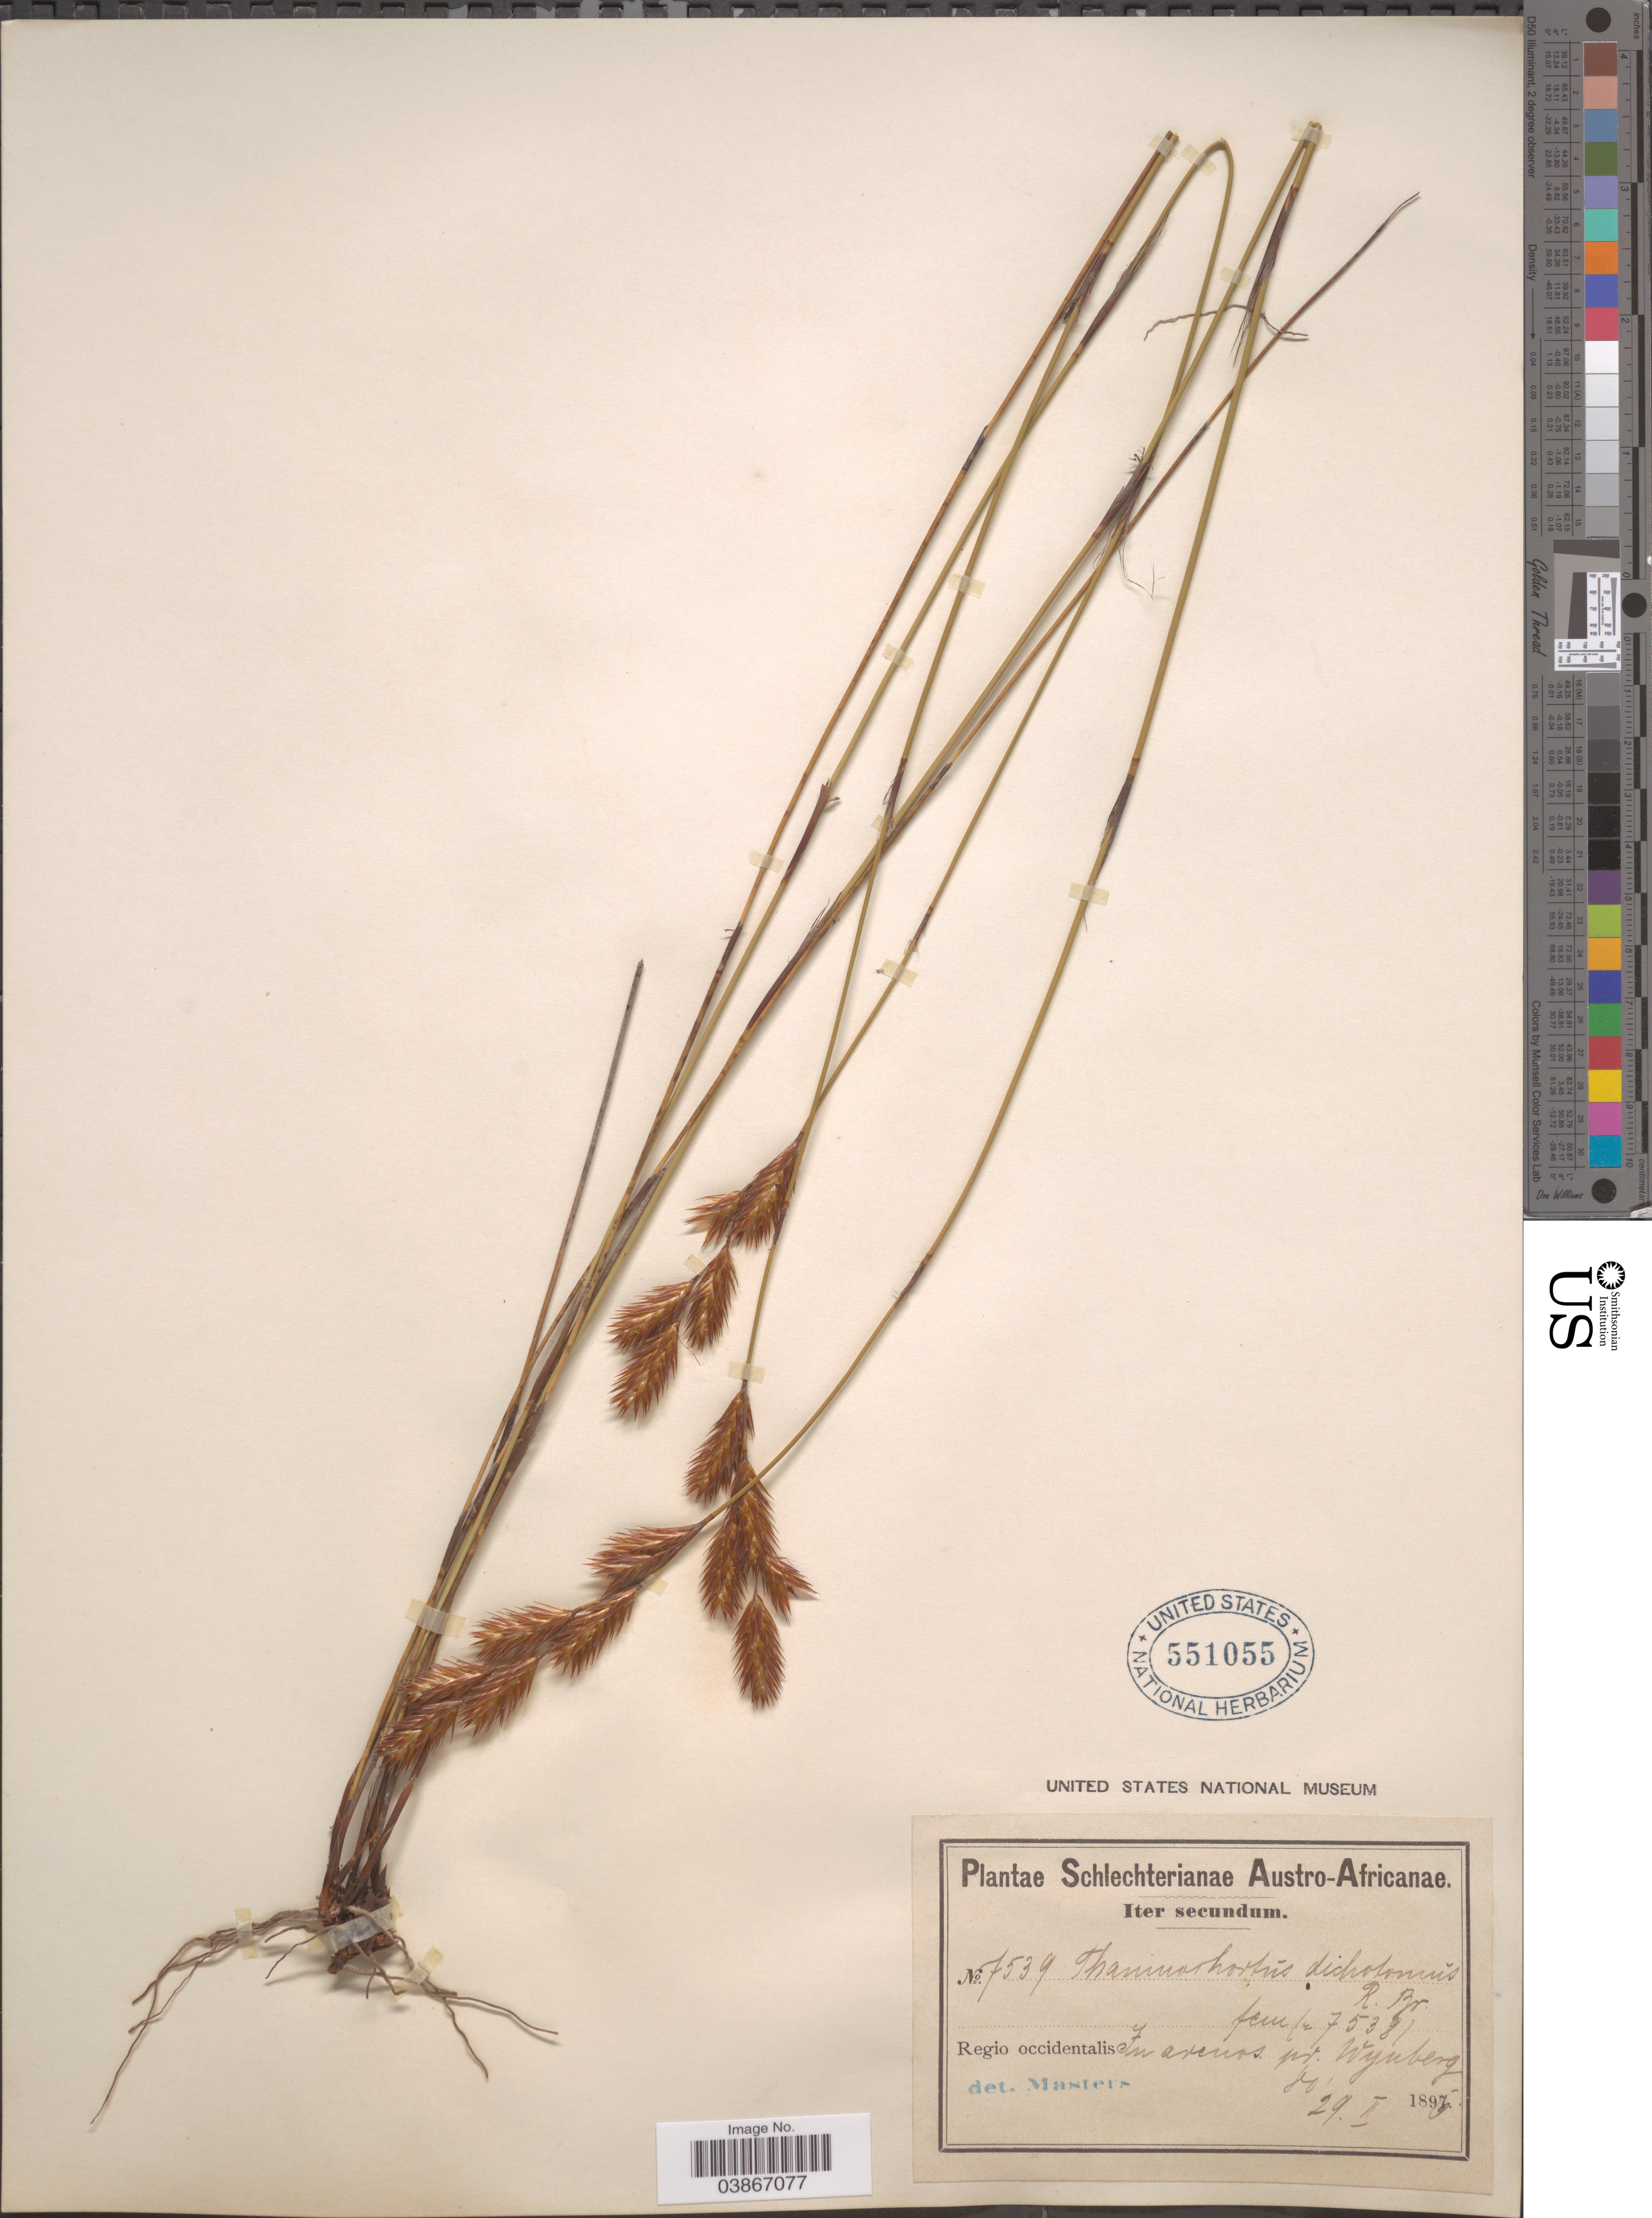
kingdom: Plantae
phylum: Tracheophyta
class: Liliopsida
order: Poales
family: Restionaceae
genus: Thamnochortus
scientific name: Thamnochortus dichotomus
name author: R. Br.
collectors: Schlechter, --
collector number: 7539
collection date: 1896-02-29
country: South Africa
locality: Austro-Africanae. Regio occidentalis In arenos pt. Wynberg.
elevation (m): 24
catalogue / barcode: US 551055